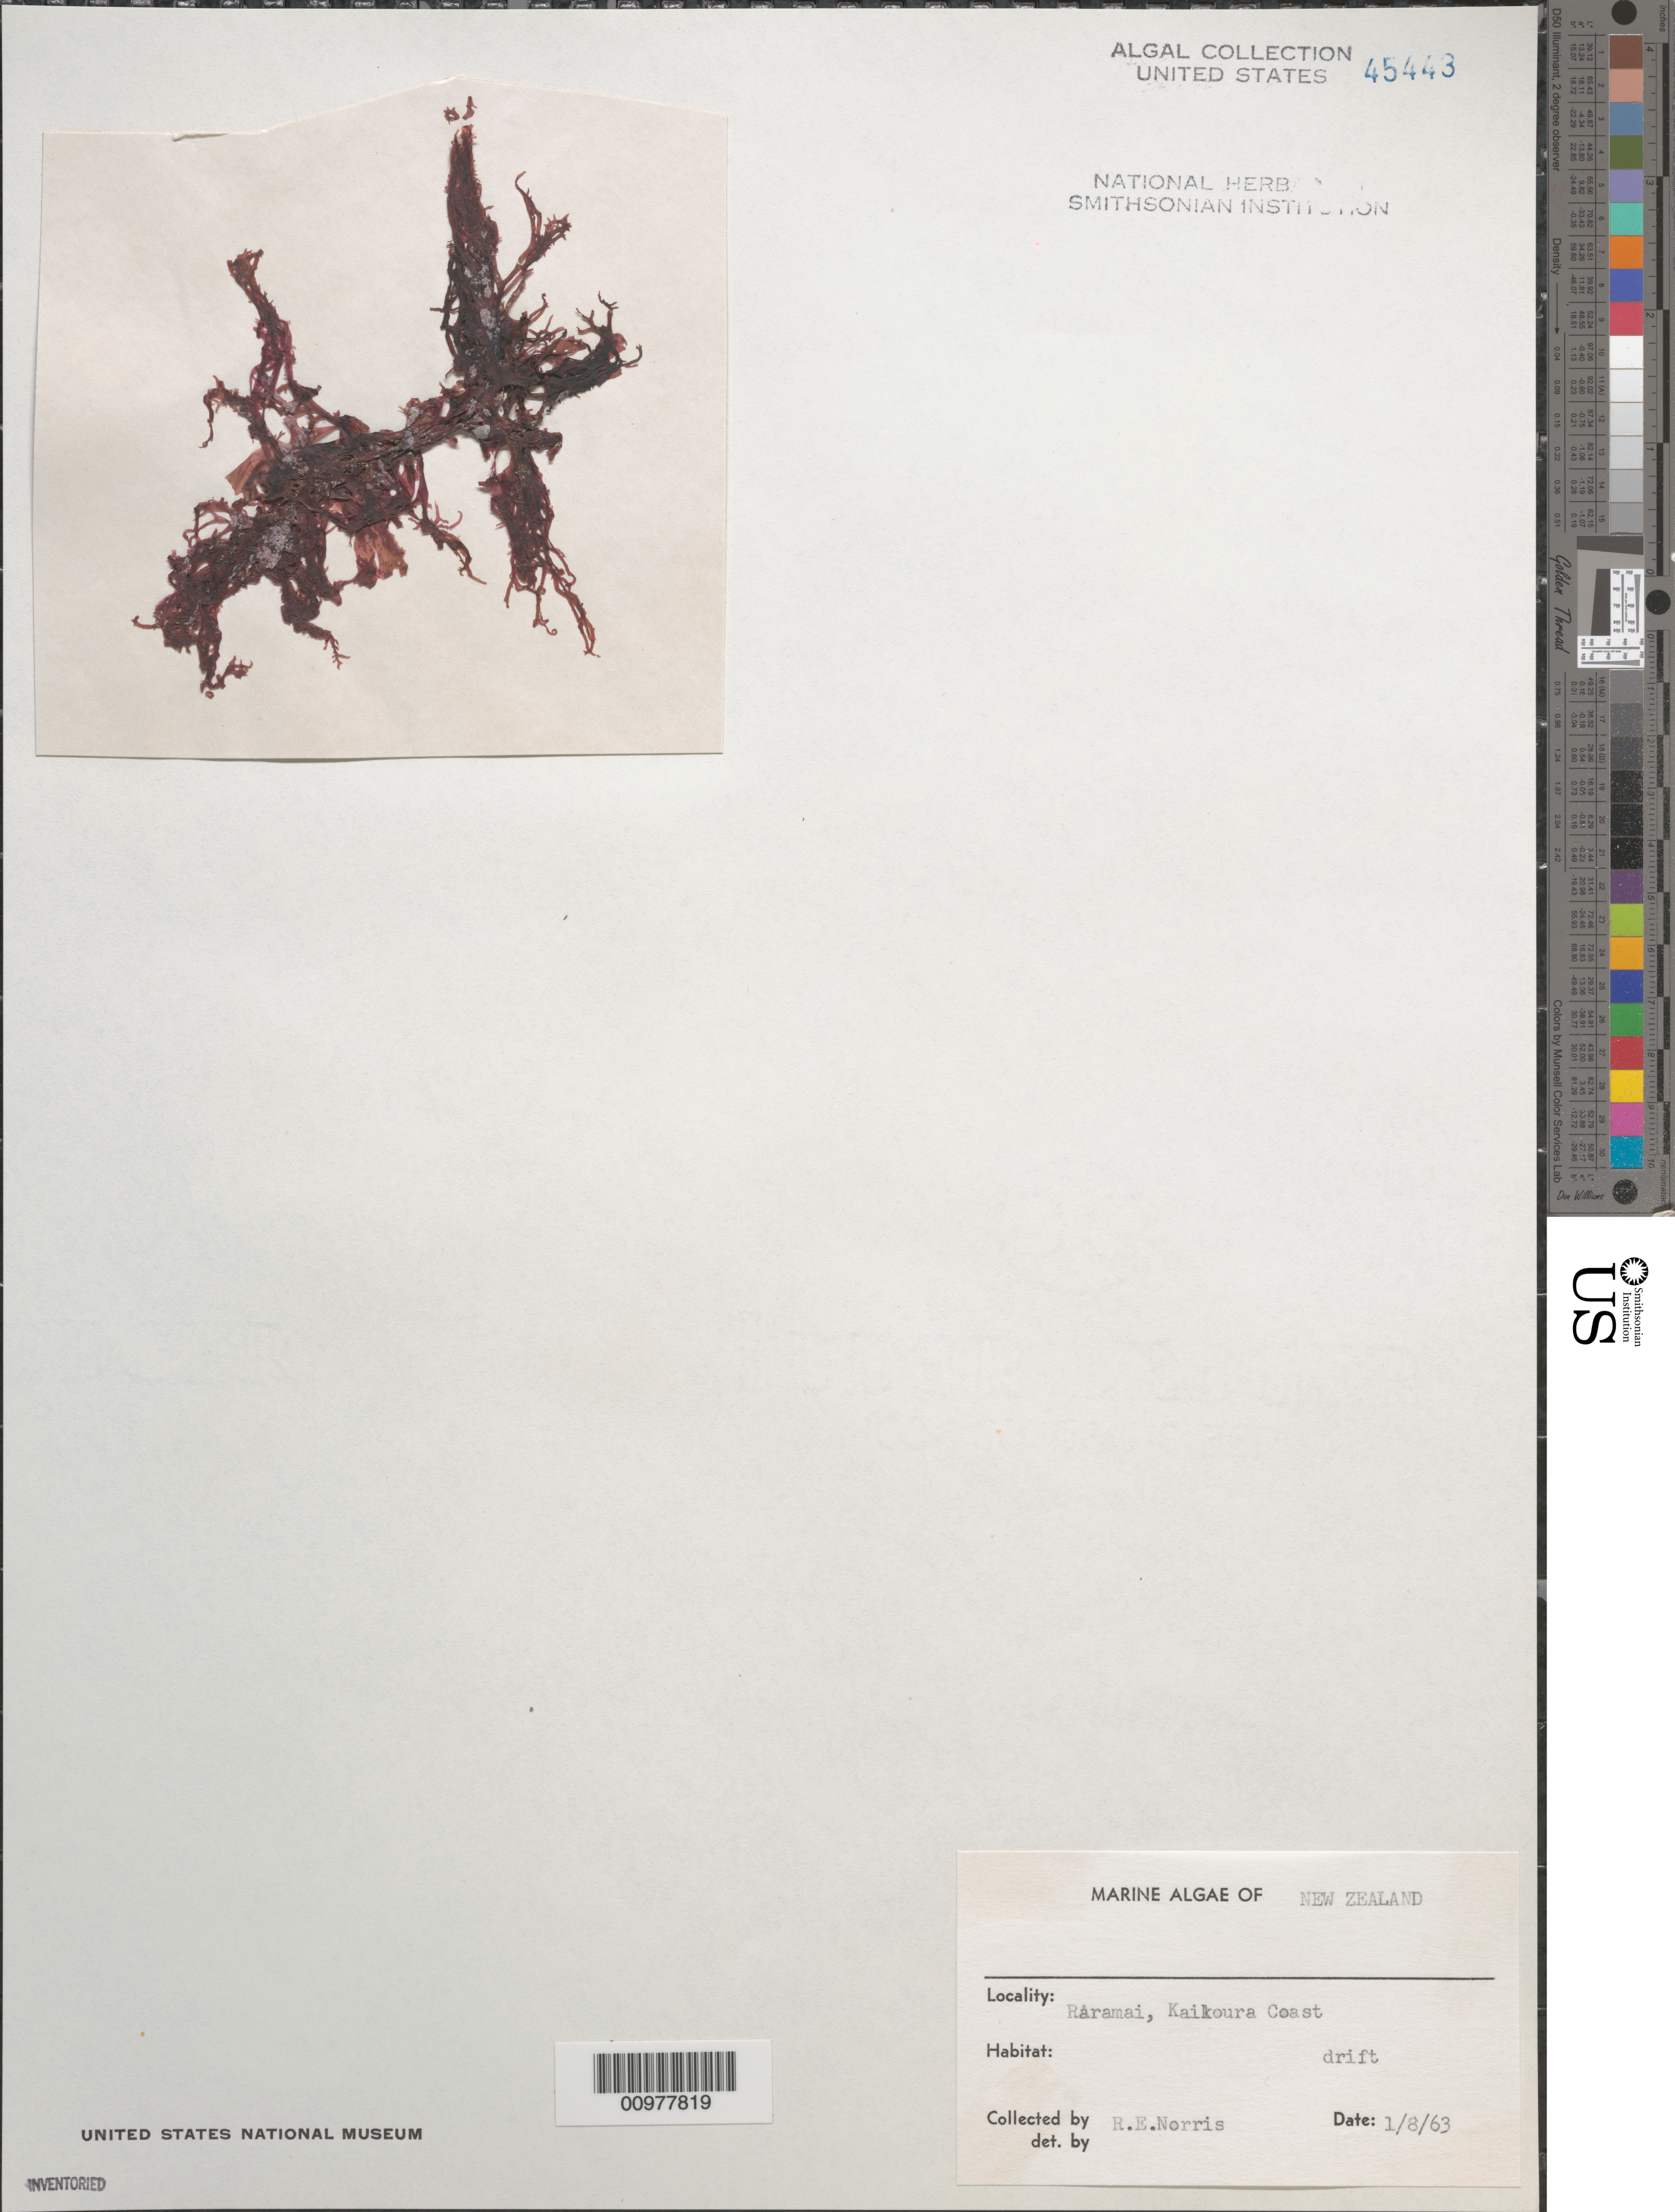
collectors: R. E. Norris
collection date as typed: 08 Jan 1963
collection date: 1963-01-08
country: New Zealand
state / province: Canterbury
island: South Island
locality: Raramai, Kaikoura coast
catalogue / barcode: US 45443